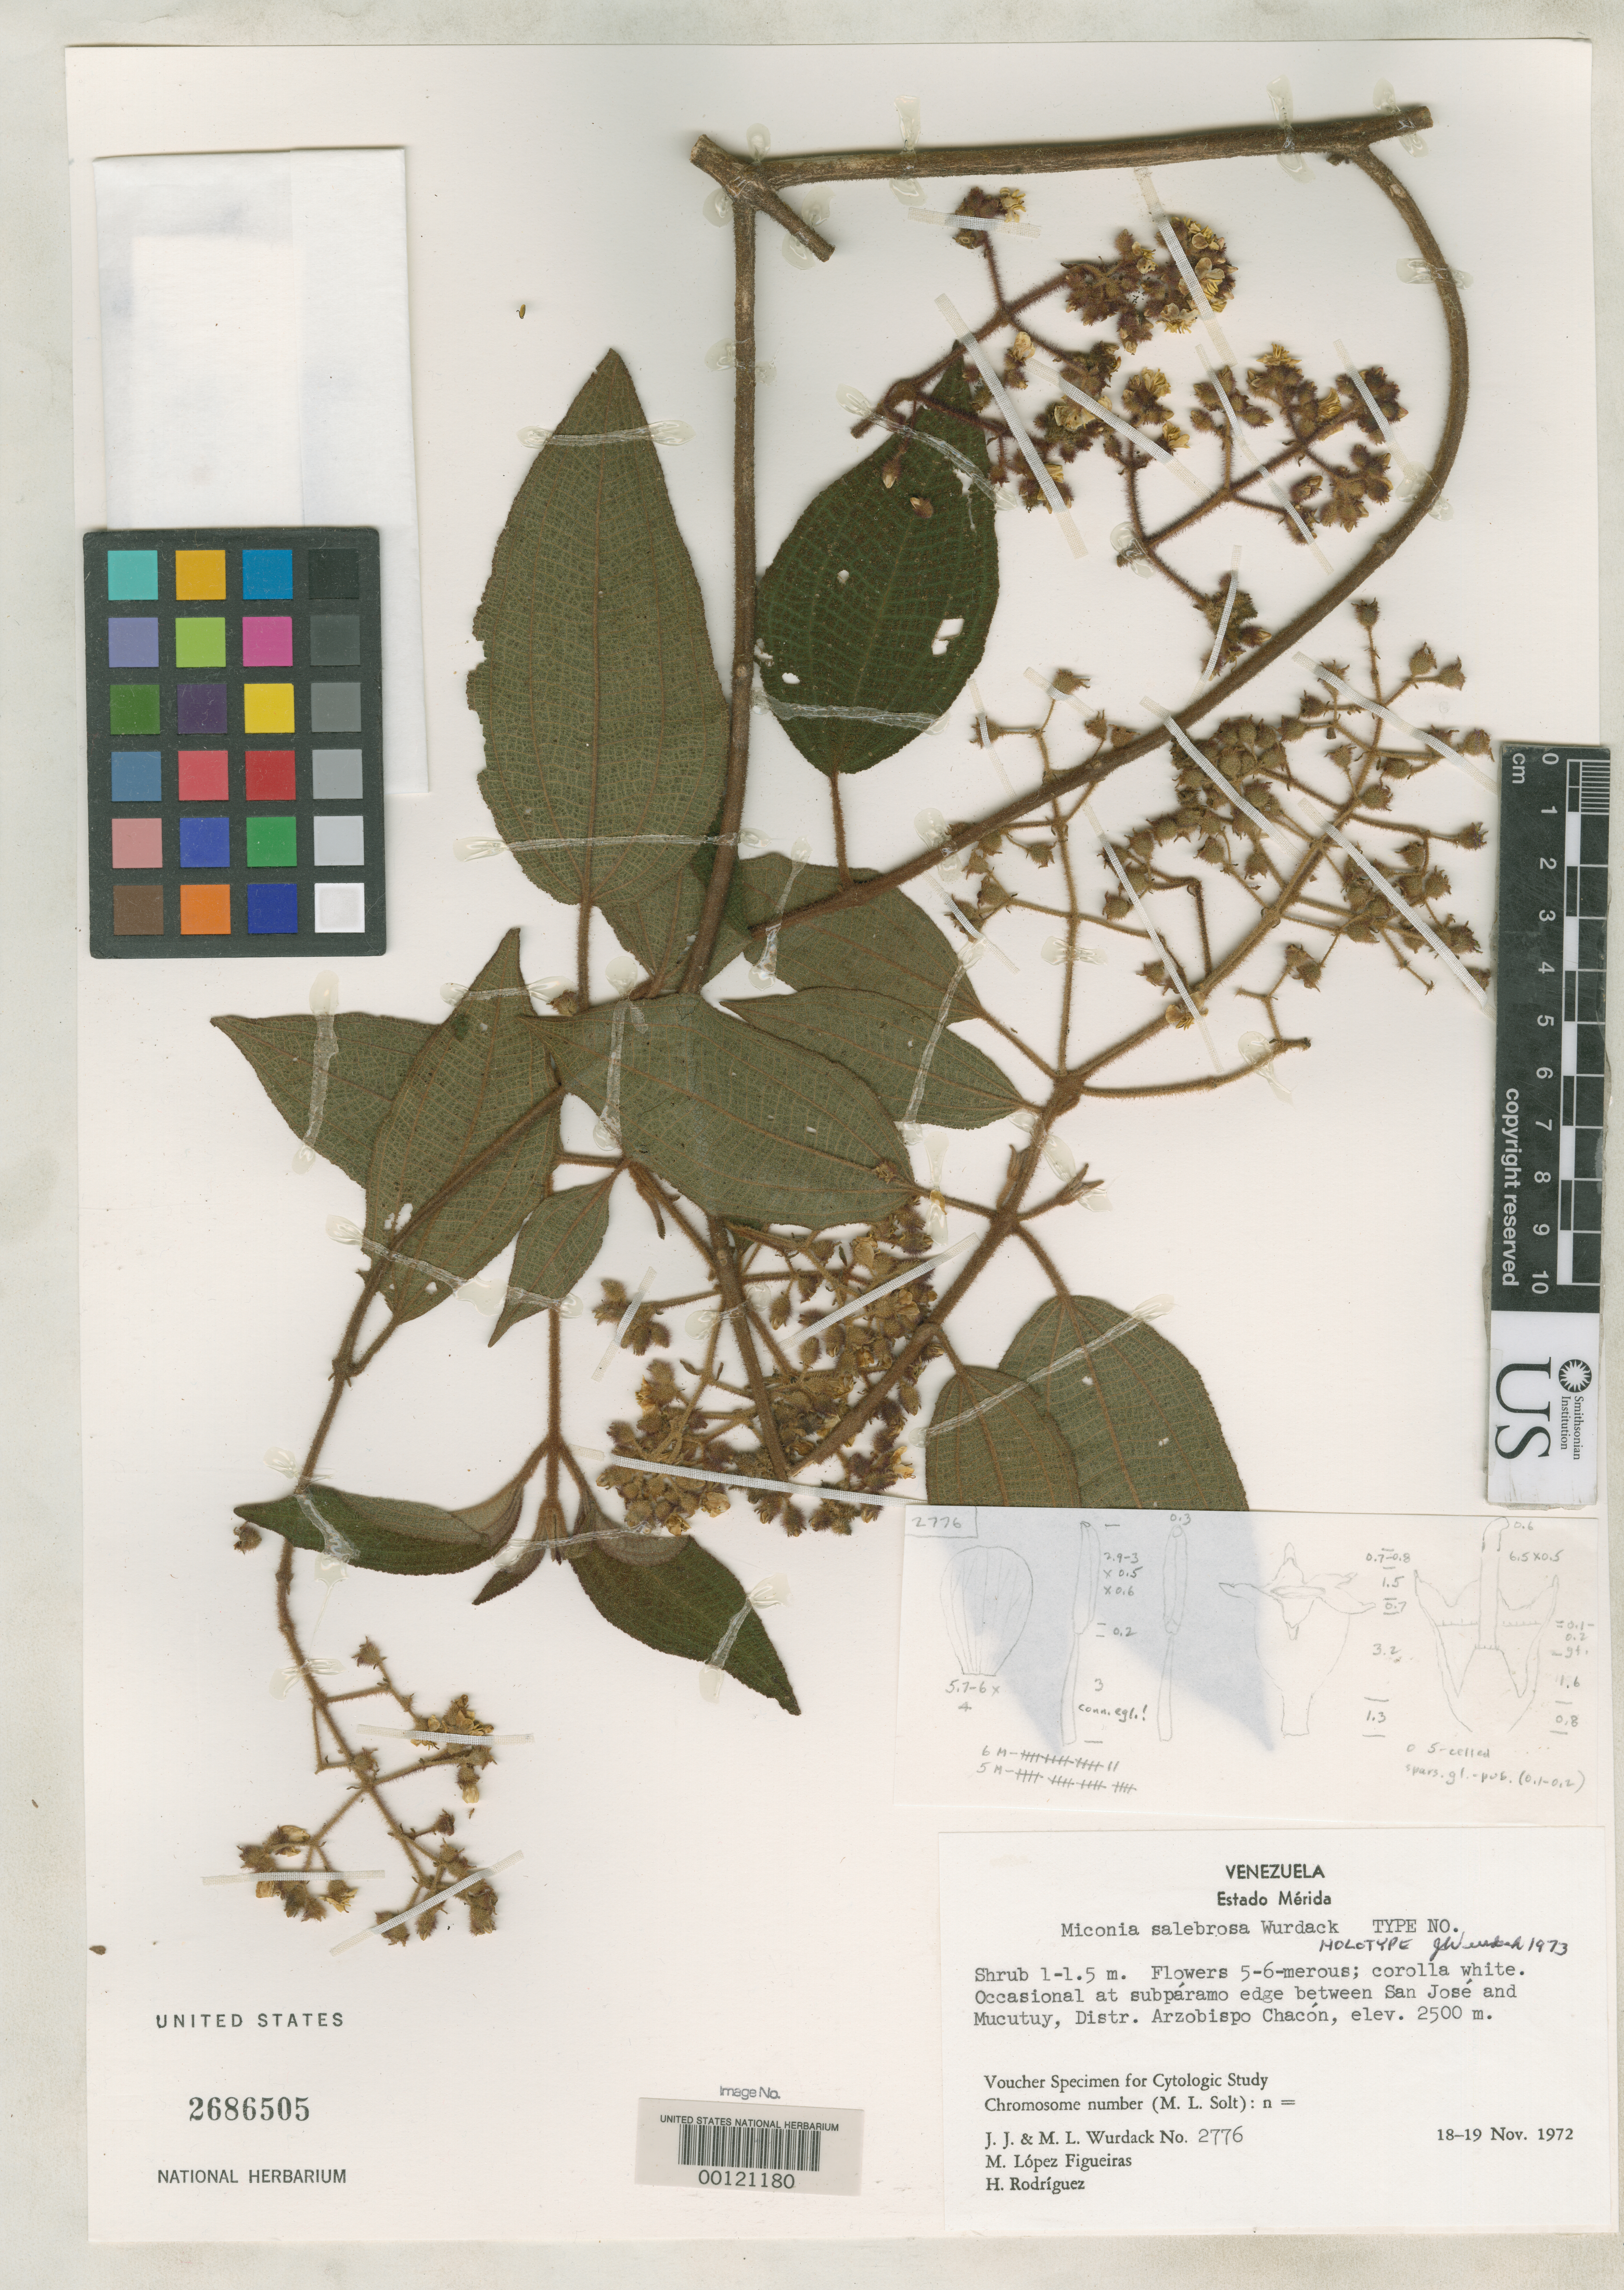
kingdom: Plantae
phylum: Tracheophyta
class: Magnoliopsida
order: Myrtales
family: Melastomataceae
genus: Miconia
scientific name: Miconia salebrosa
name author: Wurdack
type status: Holotype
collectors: J. J. Wurdack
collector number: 2776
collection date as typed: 18 Nov 1972 to 19 Nov 1972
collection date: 1972-11-18/1972-11-19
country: Venezuela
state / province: Mérida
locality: San Jose-Mucutuy.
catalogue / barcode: US 2686505